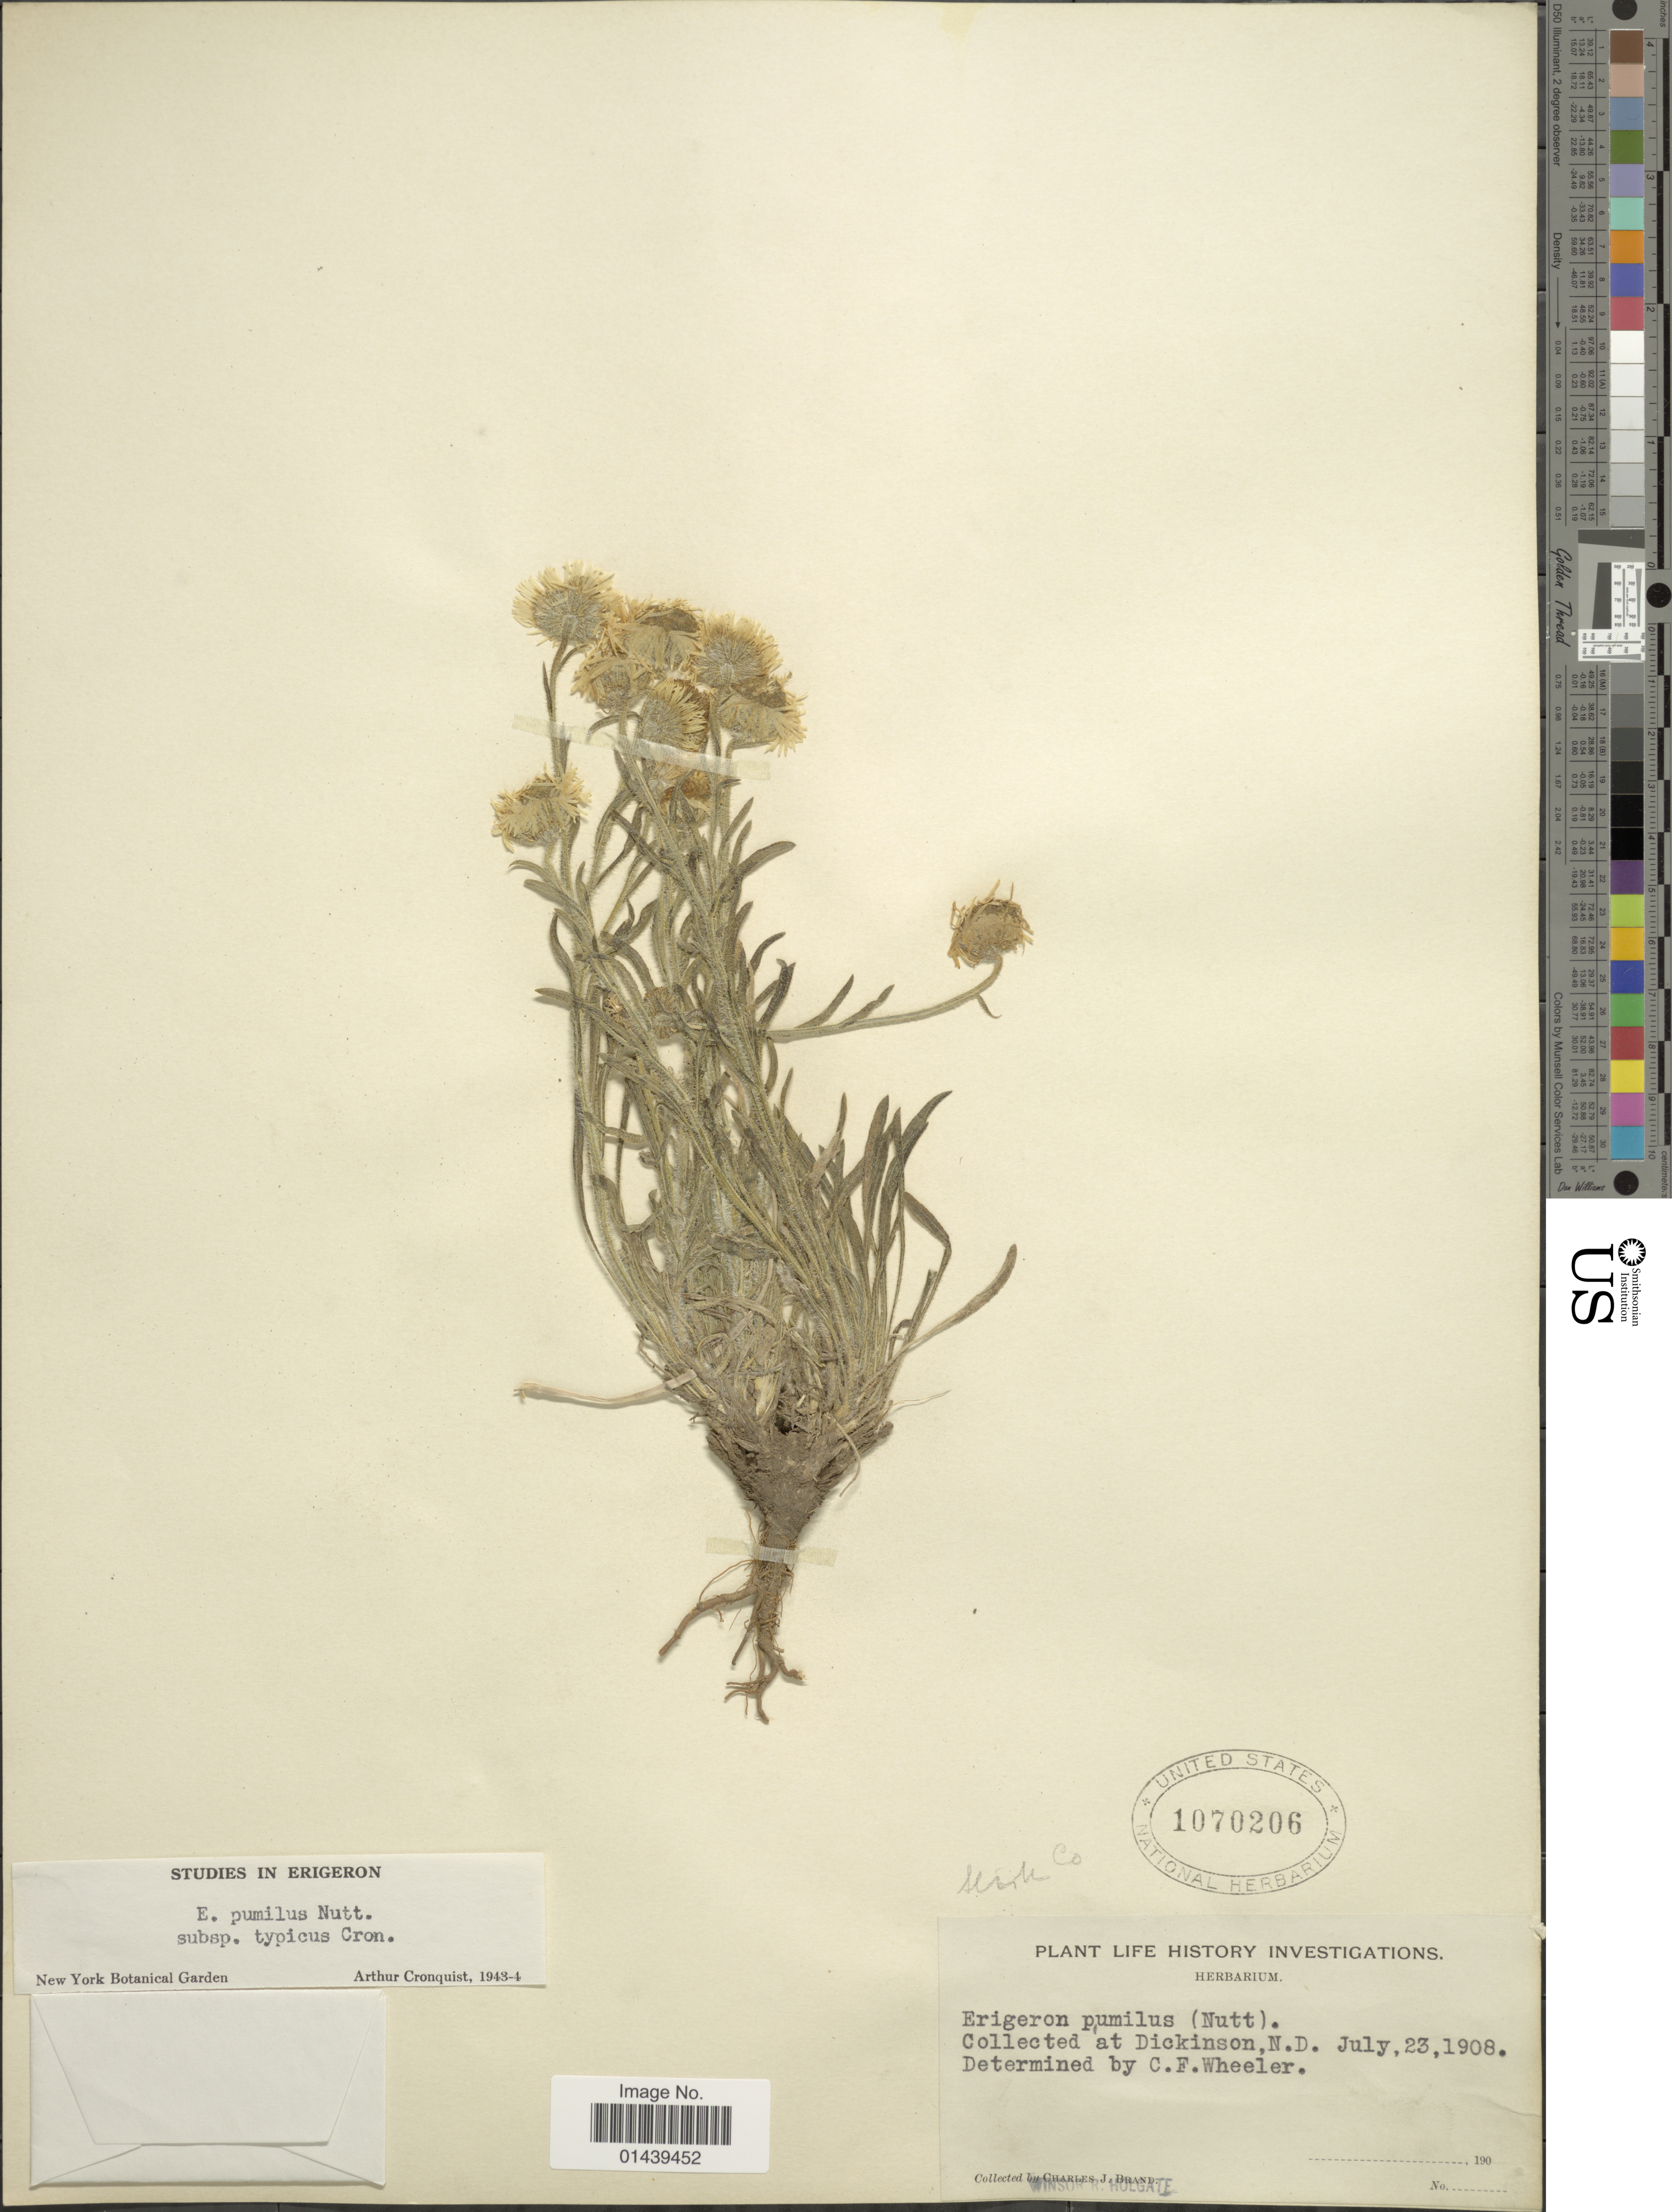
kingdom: Plantae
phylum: Tracheophyta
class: Magnoliopsida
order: Asterales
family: Asteraceae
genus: Erigeron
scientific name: Erigeron pumilus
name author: Nutt.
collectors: W. Holgate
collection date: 1908-07-23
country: United States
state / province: North Dakota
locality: Dickinson .Serk Co. [unsure placement]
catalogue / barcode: US 1070206